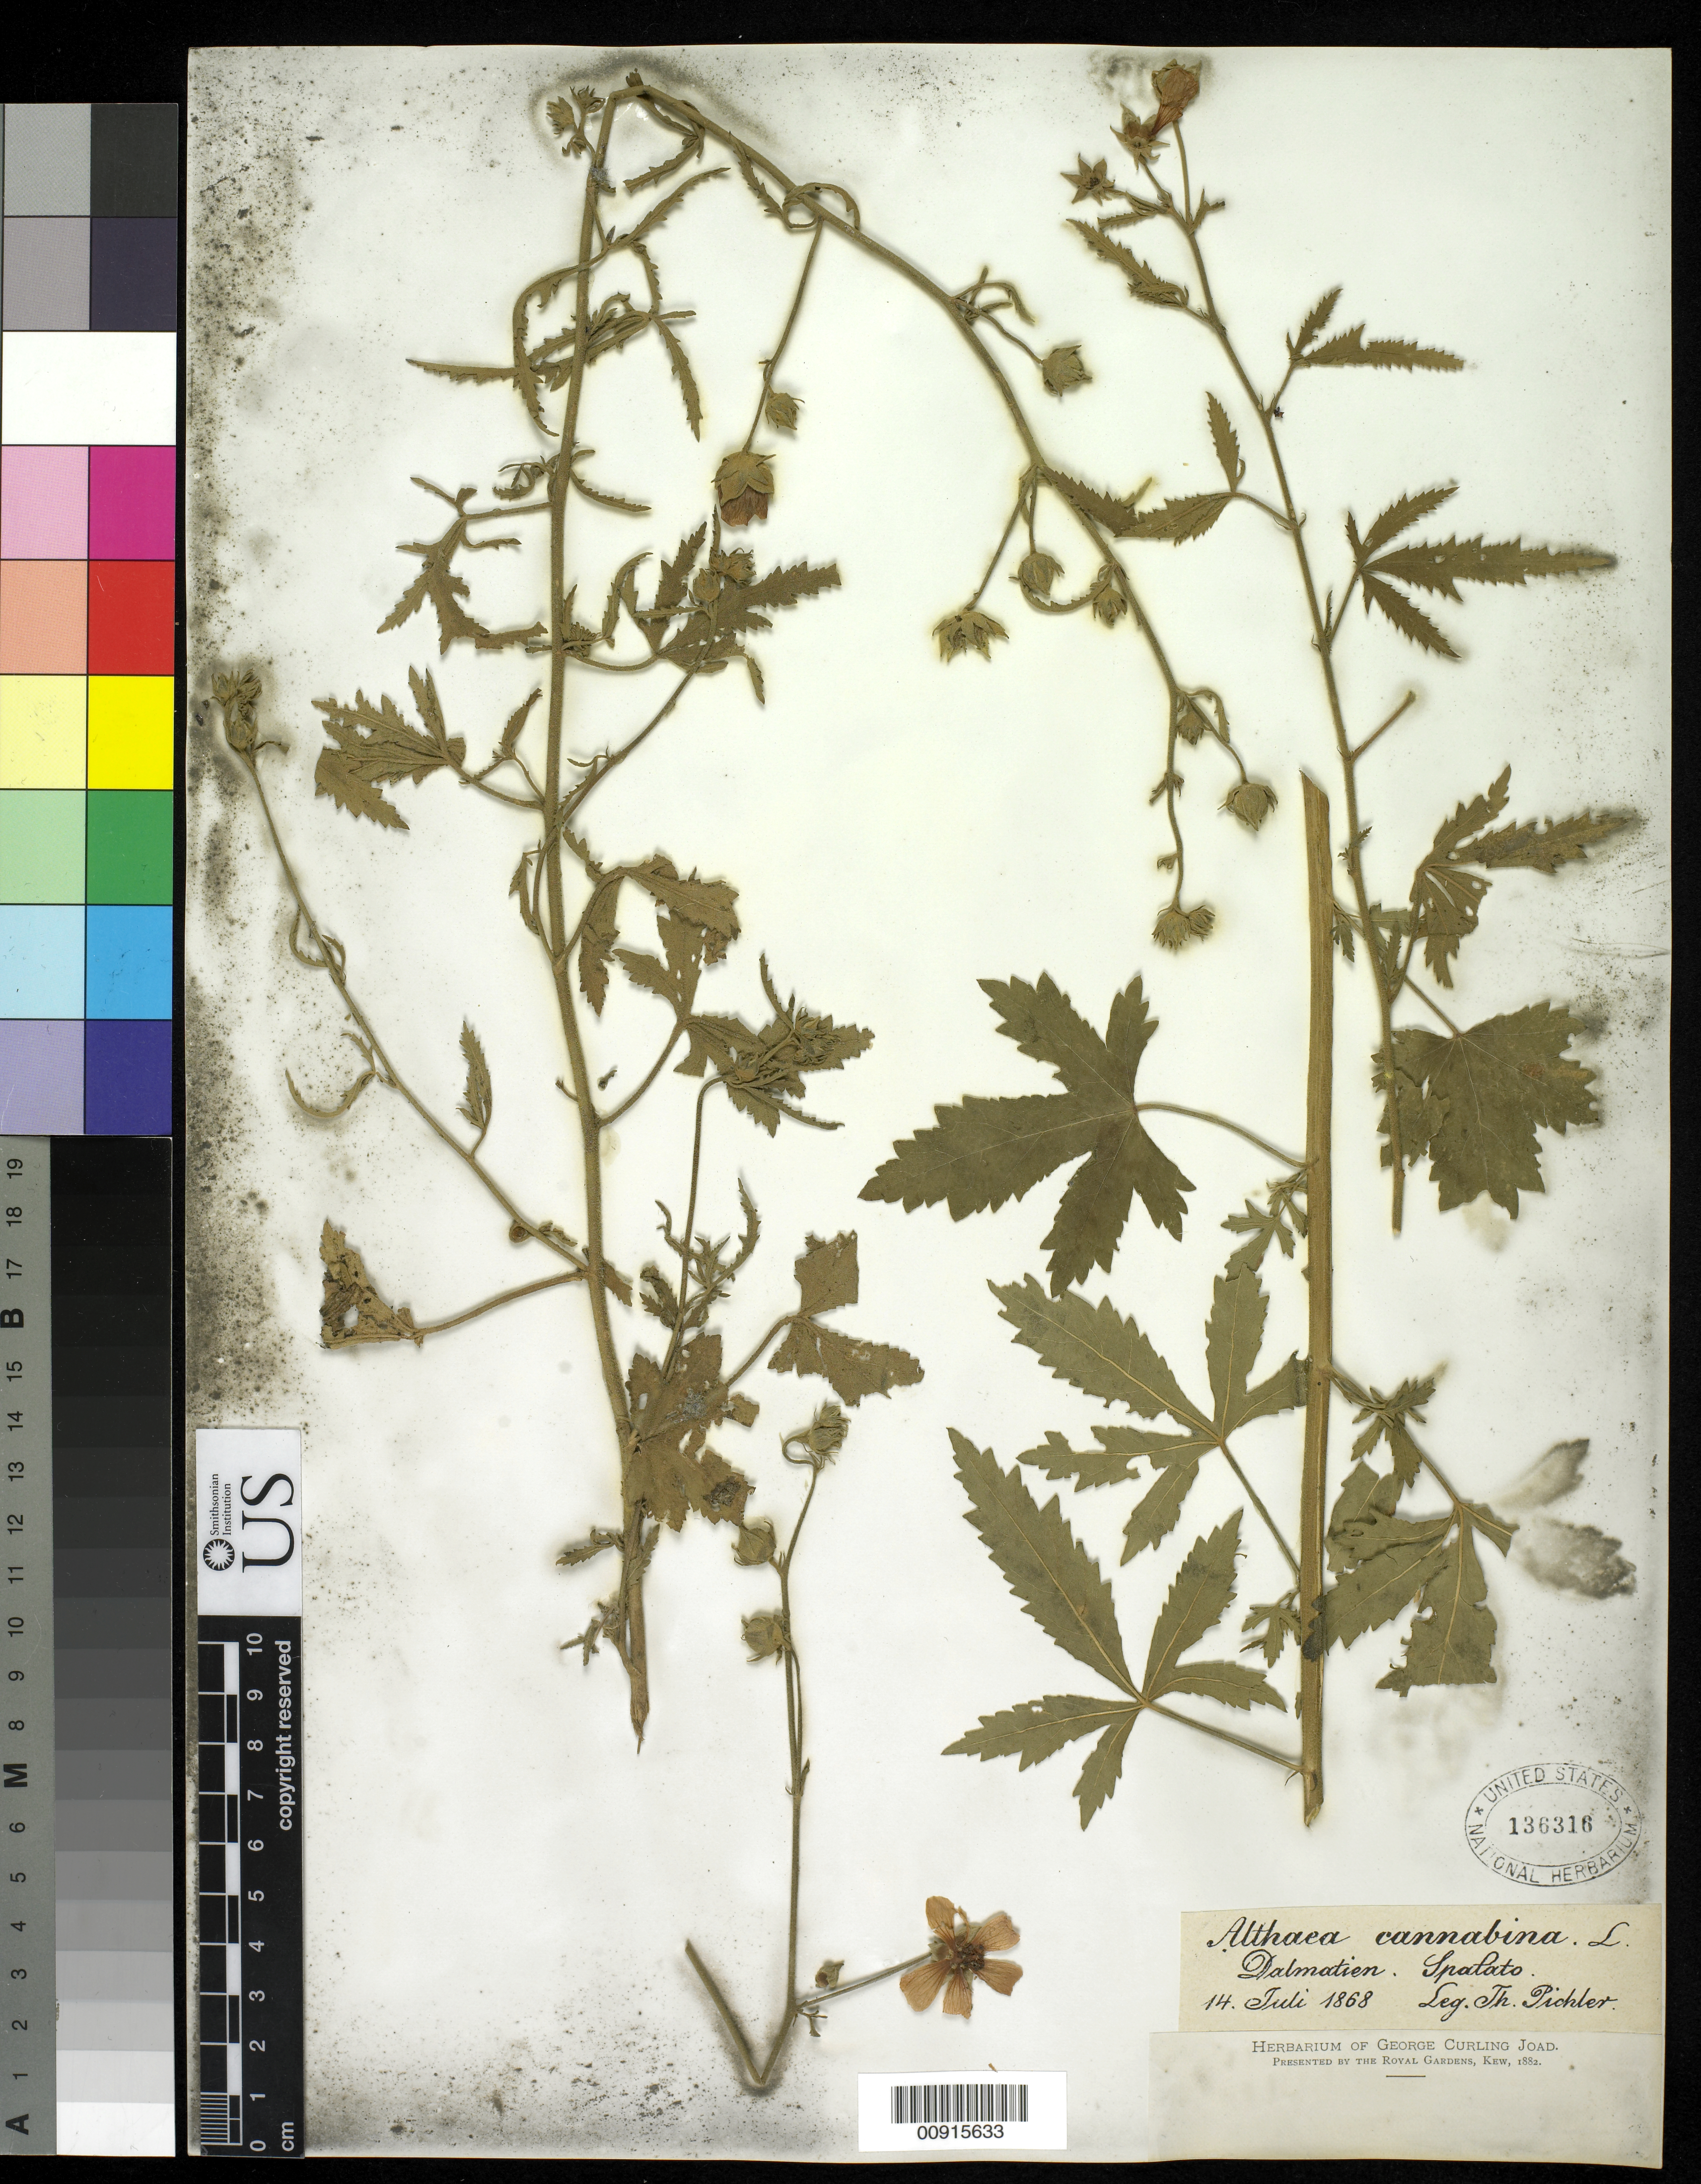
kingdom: Plantae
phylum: Tracheophyta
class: Magnoliopsida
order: Malvales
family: Malvaceae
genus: Althaea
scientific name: Althaea cannabina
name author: L.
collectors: T. Pichler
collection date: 1868-07-14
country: Croatia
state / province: Split-Dalmatia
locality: Split (Spalato)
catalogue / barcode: US 136316